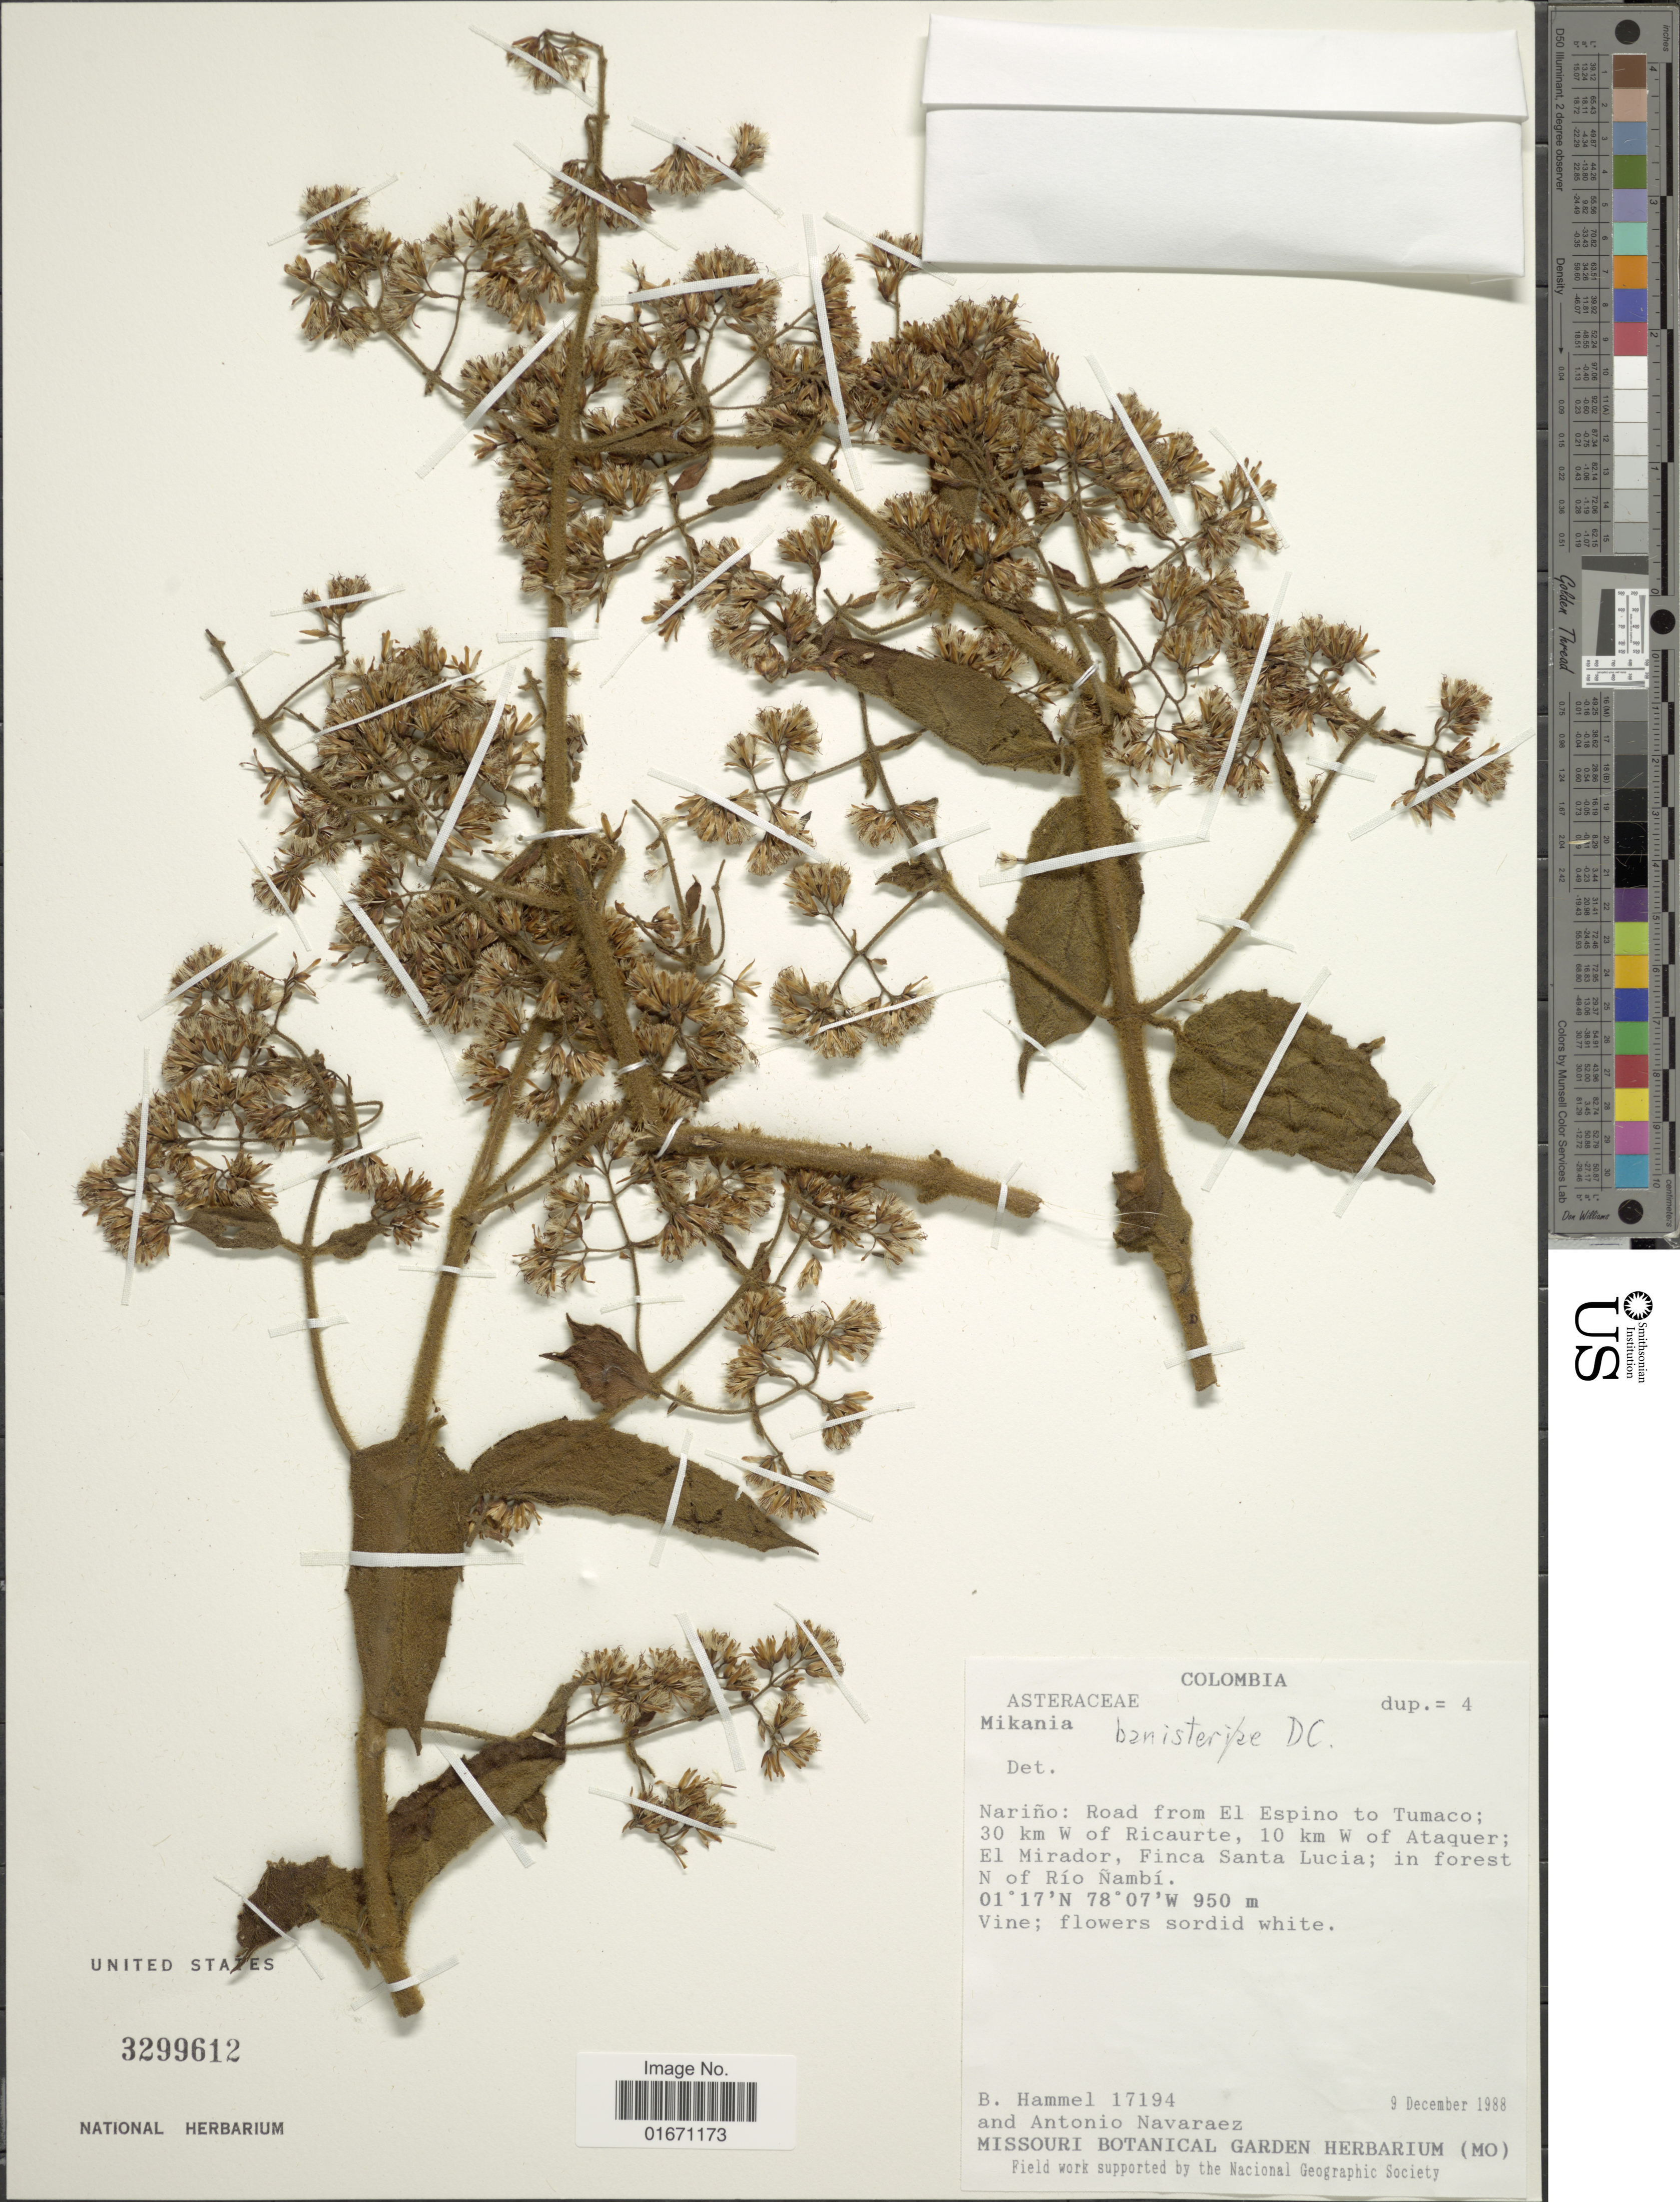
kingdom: Plantae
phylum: Tracheophyta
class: Magnoliopsida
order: Asterales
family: Asteraceae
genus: Mikania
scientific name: Mikania banisteriae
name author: DC.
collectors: B. Hammel & A. Navaraez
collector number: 17194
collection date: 1988-12-09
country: Colombia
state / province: Nariño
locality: Road from El Espino to Tumaco, 30 km W of Ricaurte, 10 km W of Ataquer, El Mirador, Finca Santa Lucia, N of Rio Nambi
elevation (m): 950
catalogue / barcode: US 3299612